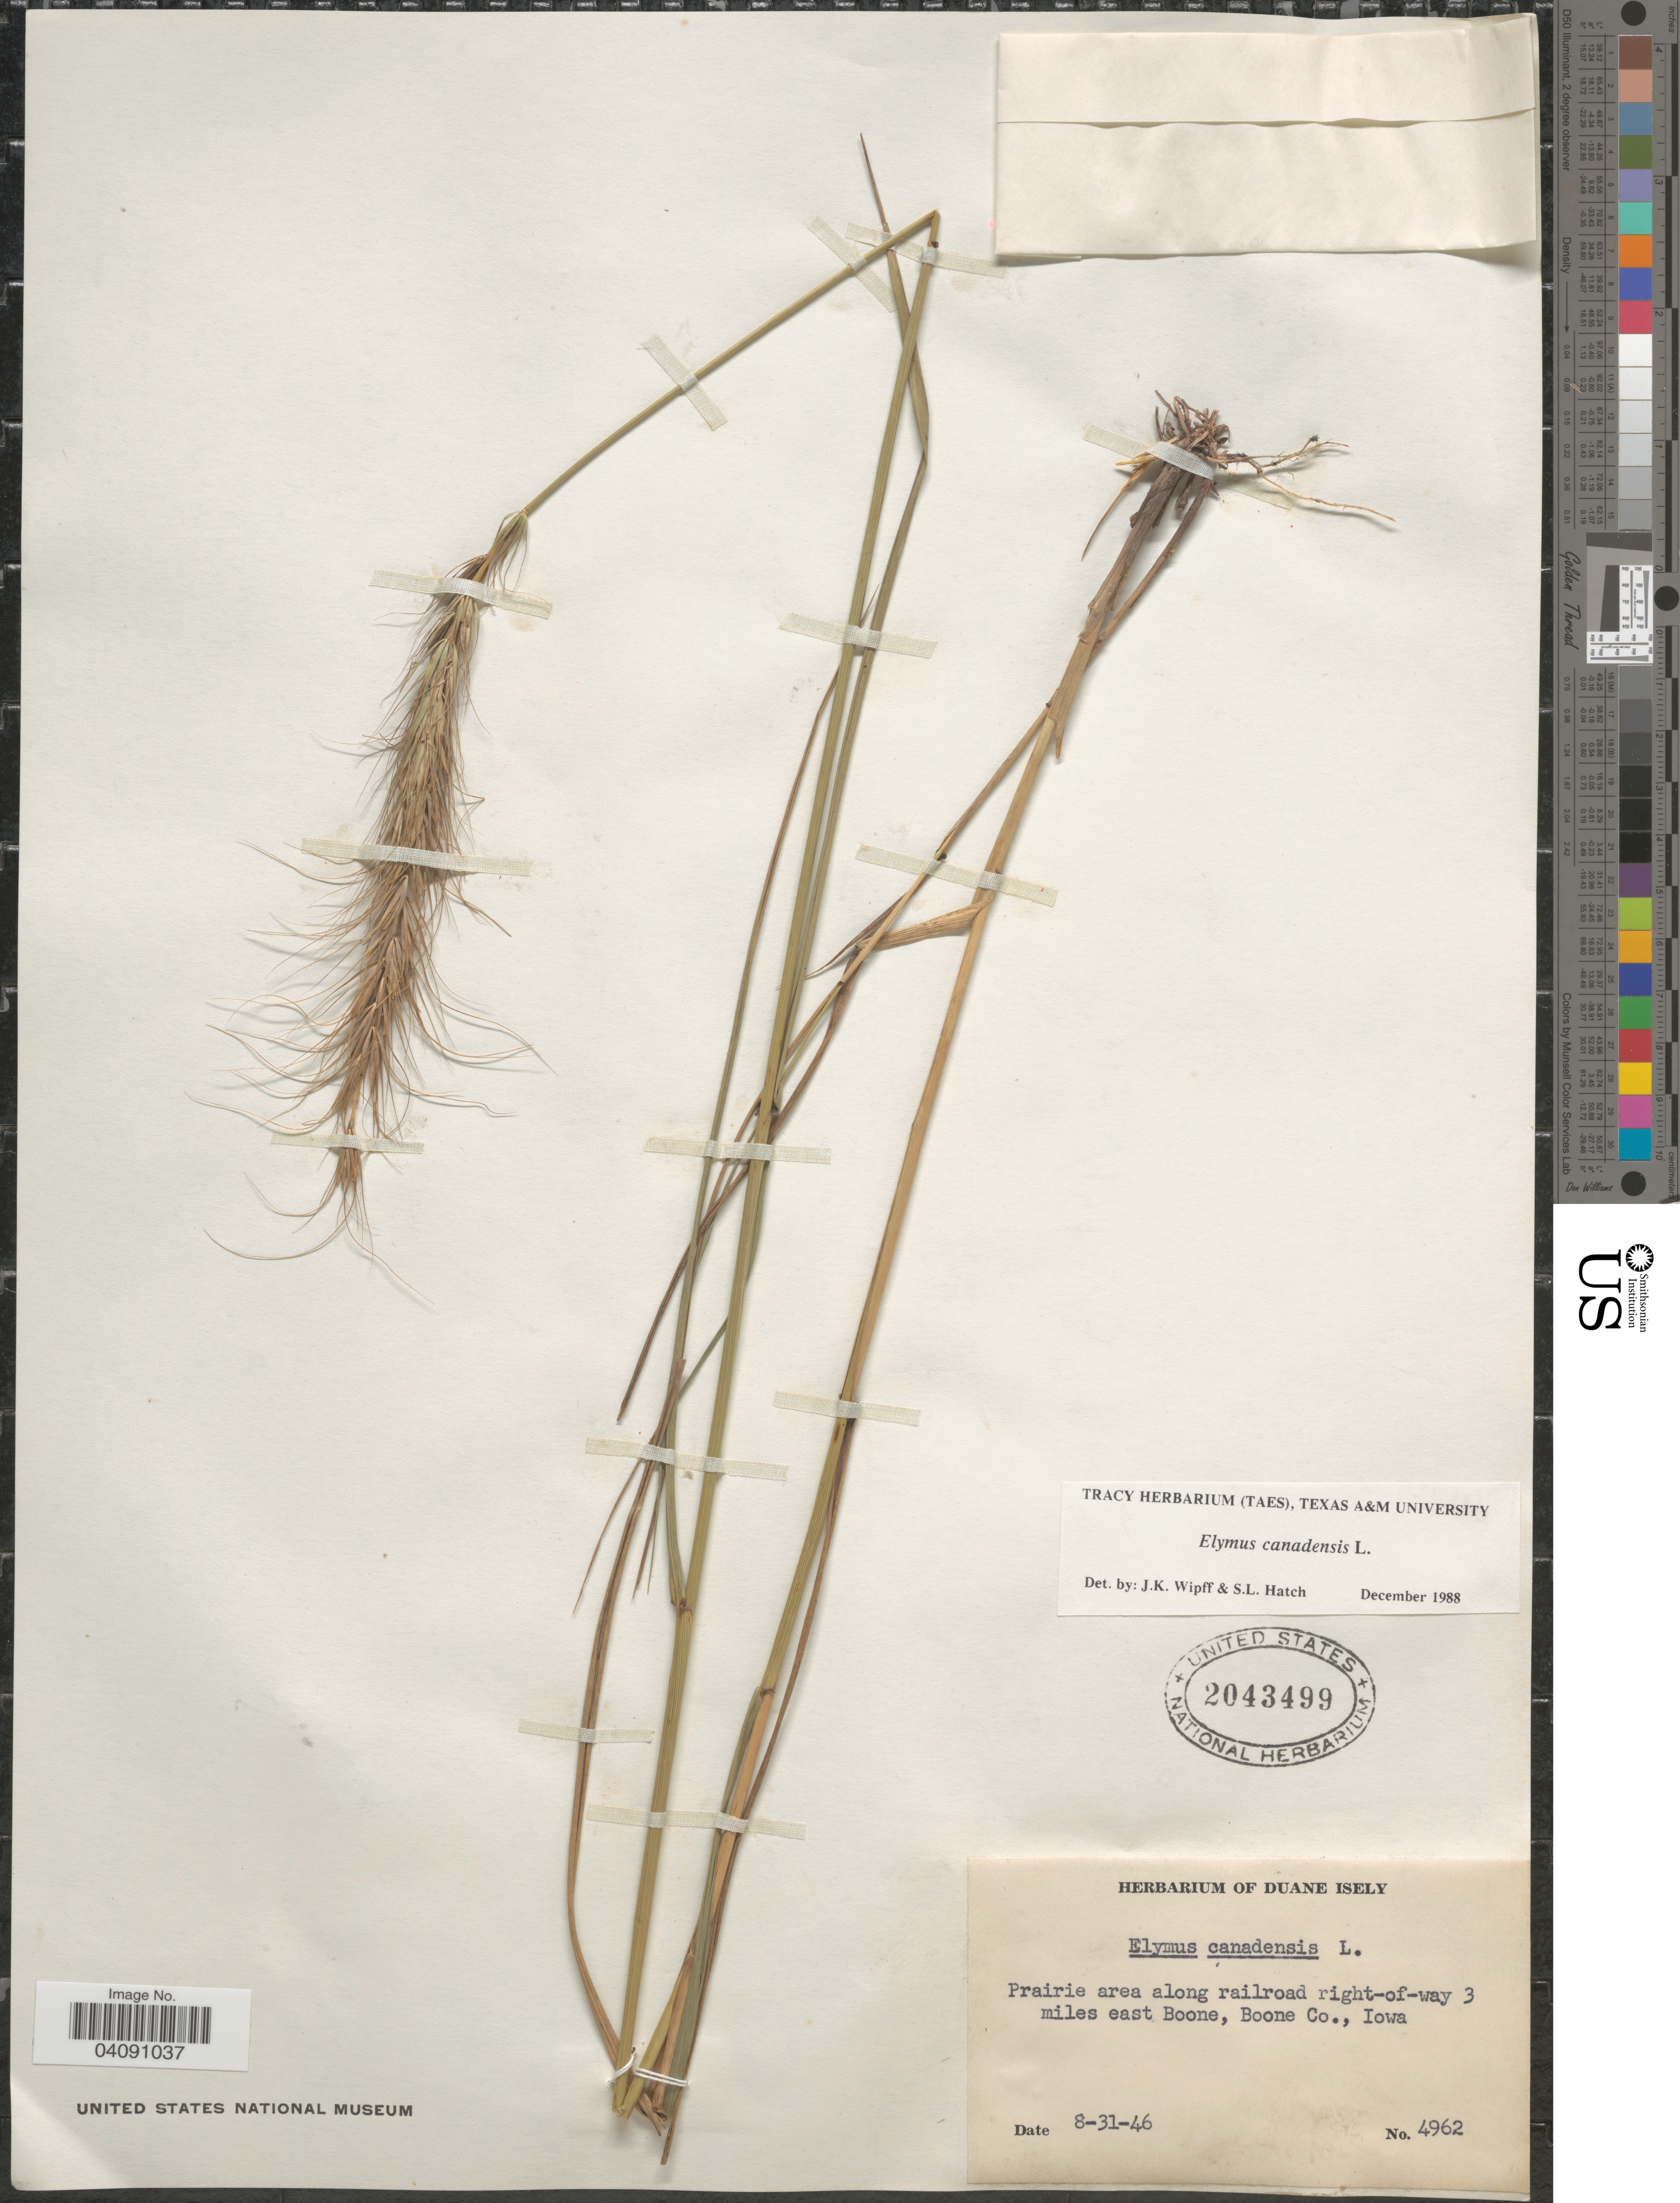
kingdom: Plantae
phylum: Tracheophyta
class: Liliopsida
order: Poales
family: Poaceae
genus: Elymus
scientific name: Elymus canadensis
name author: L.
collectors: ex. herb. Duane Isely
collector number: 4962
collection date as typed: Transcribed d/m/y: 31/8/46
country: United States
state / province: Iowa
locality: Prairie area along railroad right-of-way 3 miles east Boone, Boone Co.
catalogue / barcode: US 2043499